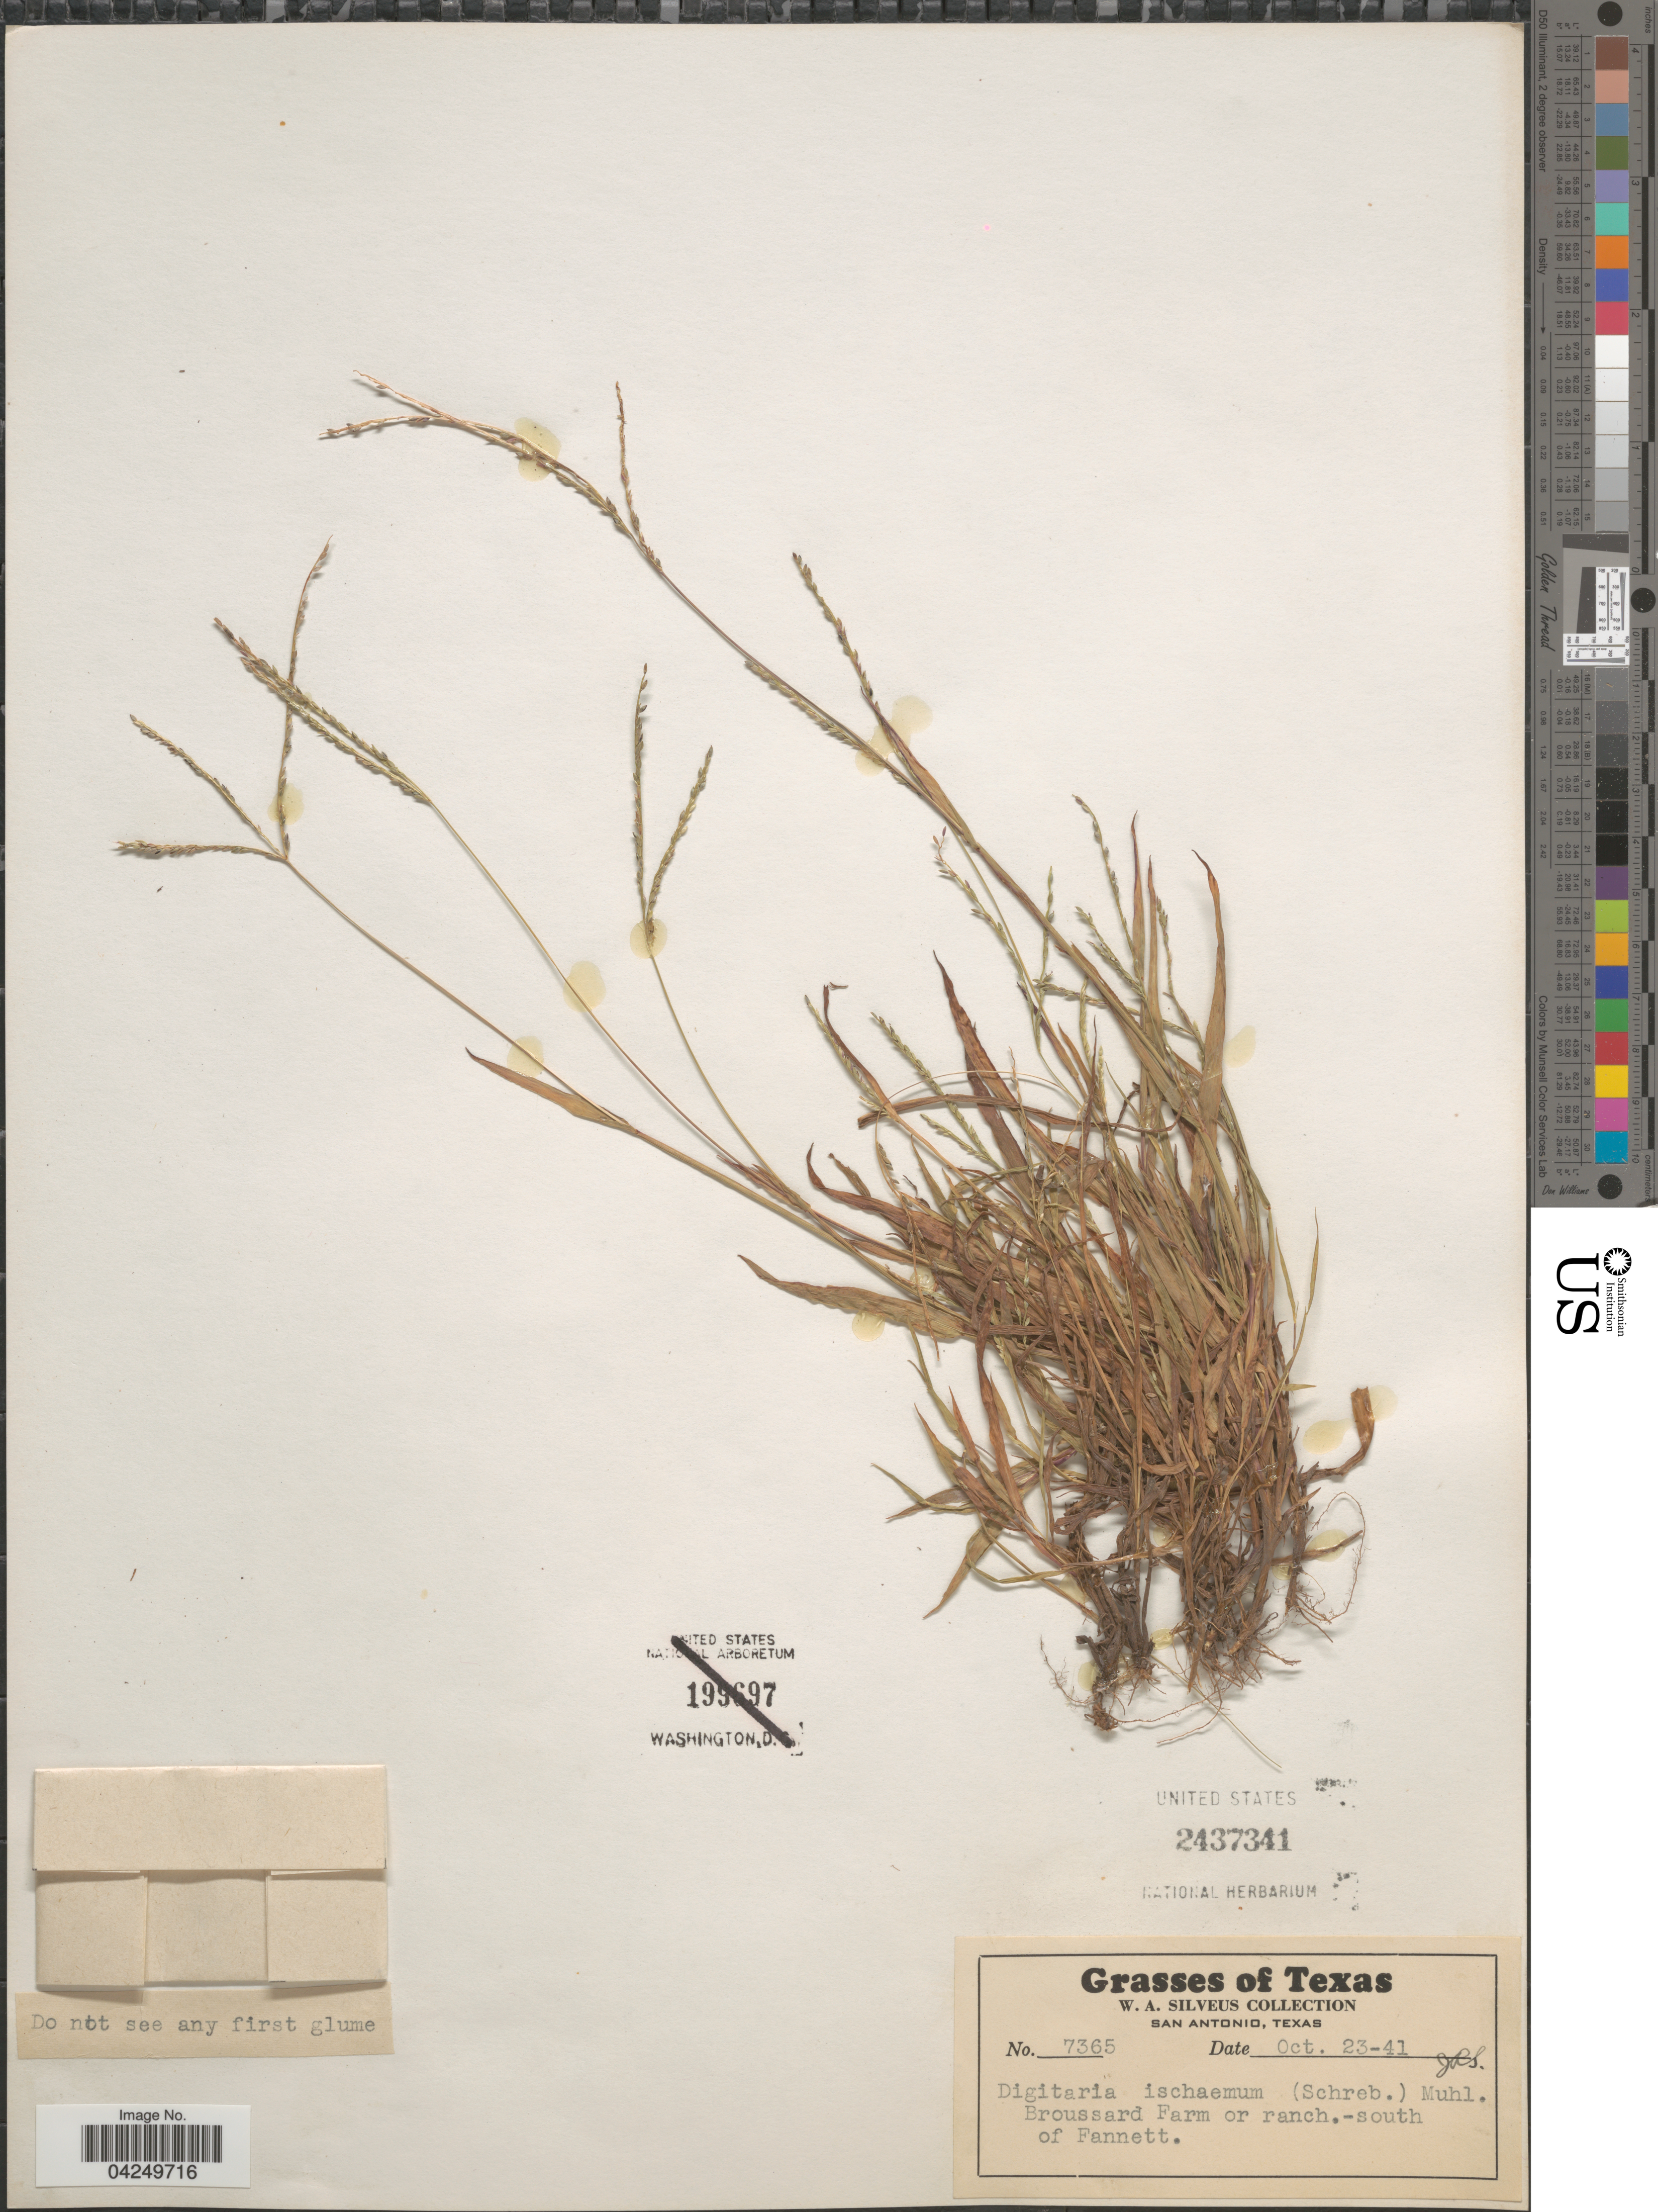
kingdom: Plantae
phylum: Tracheophyta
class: Liliopsida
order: Poales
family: Poaceae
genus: Digitaria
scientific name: Digitaria ischaemum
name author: (Schreber) Schreber ex Muhl.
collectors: W. Silveus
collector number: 7365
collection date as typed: Transcribed d/m/y: 23/10/41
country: United States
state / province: Texas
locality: Broussard Farm or ranch.-south of Fannett.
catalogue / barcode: US 2437341